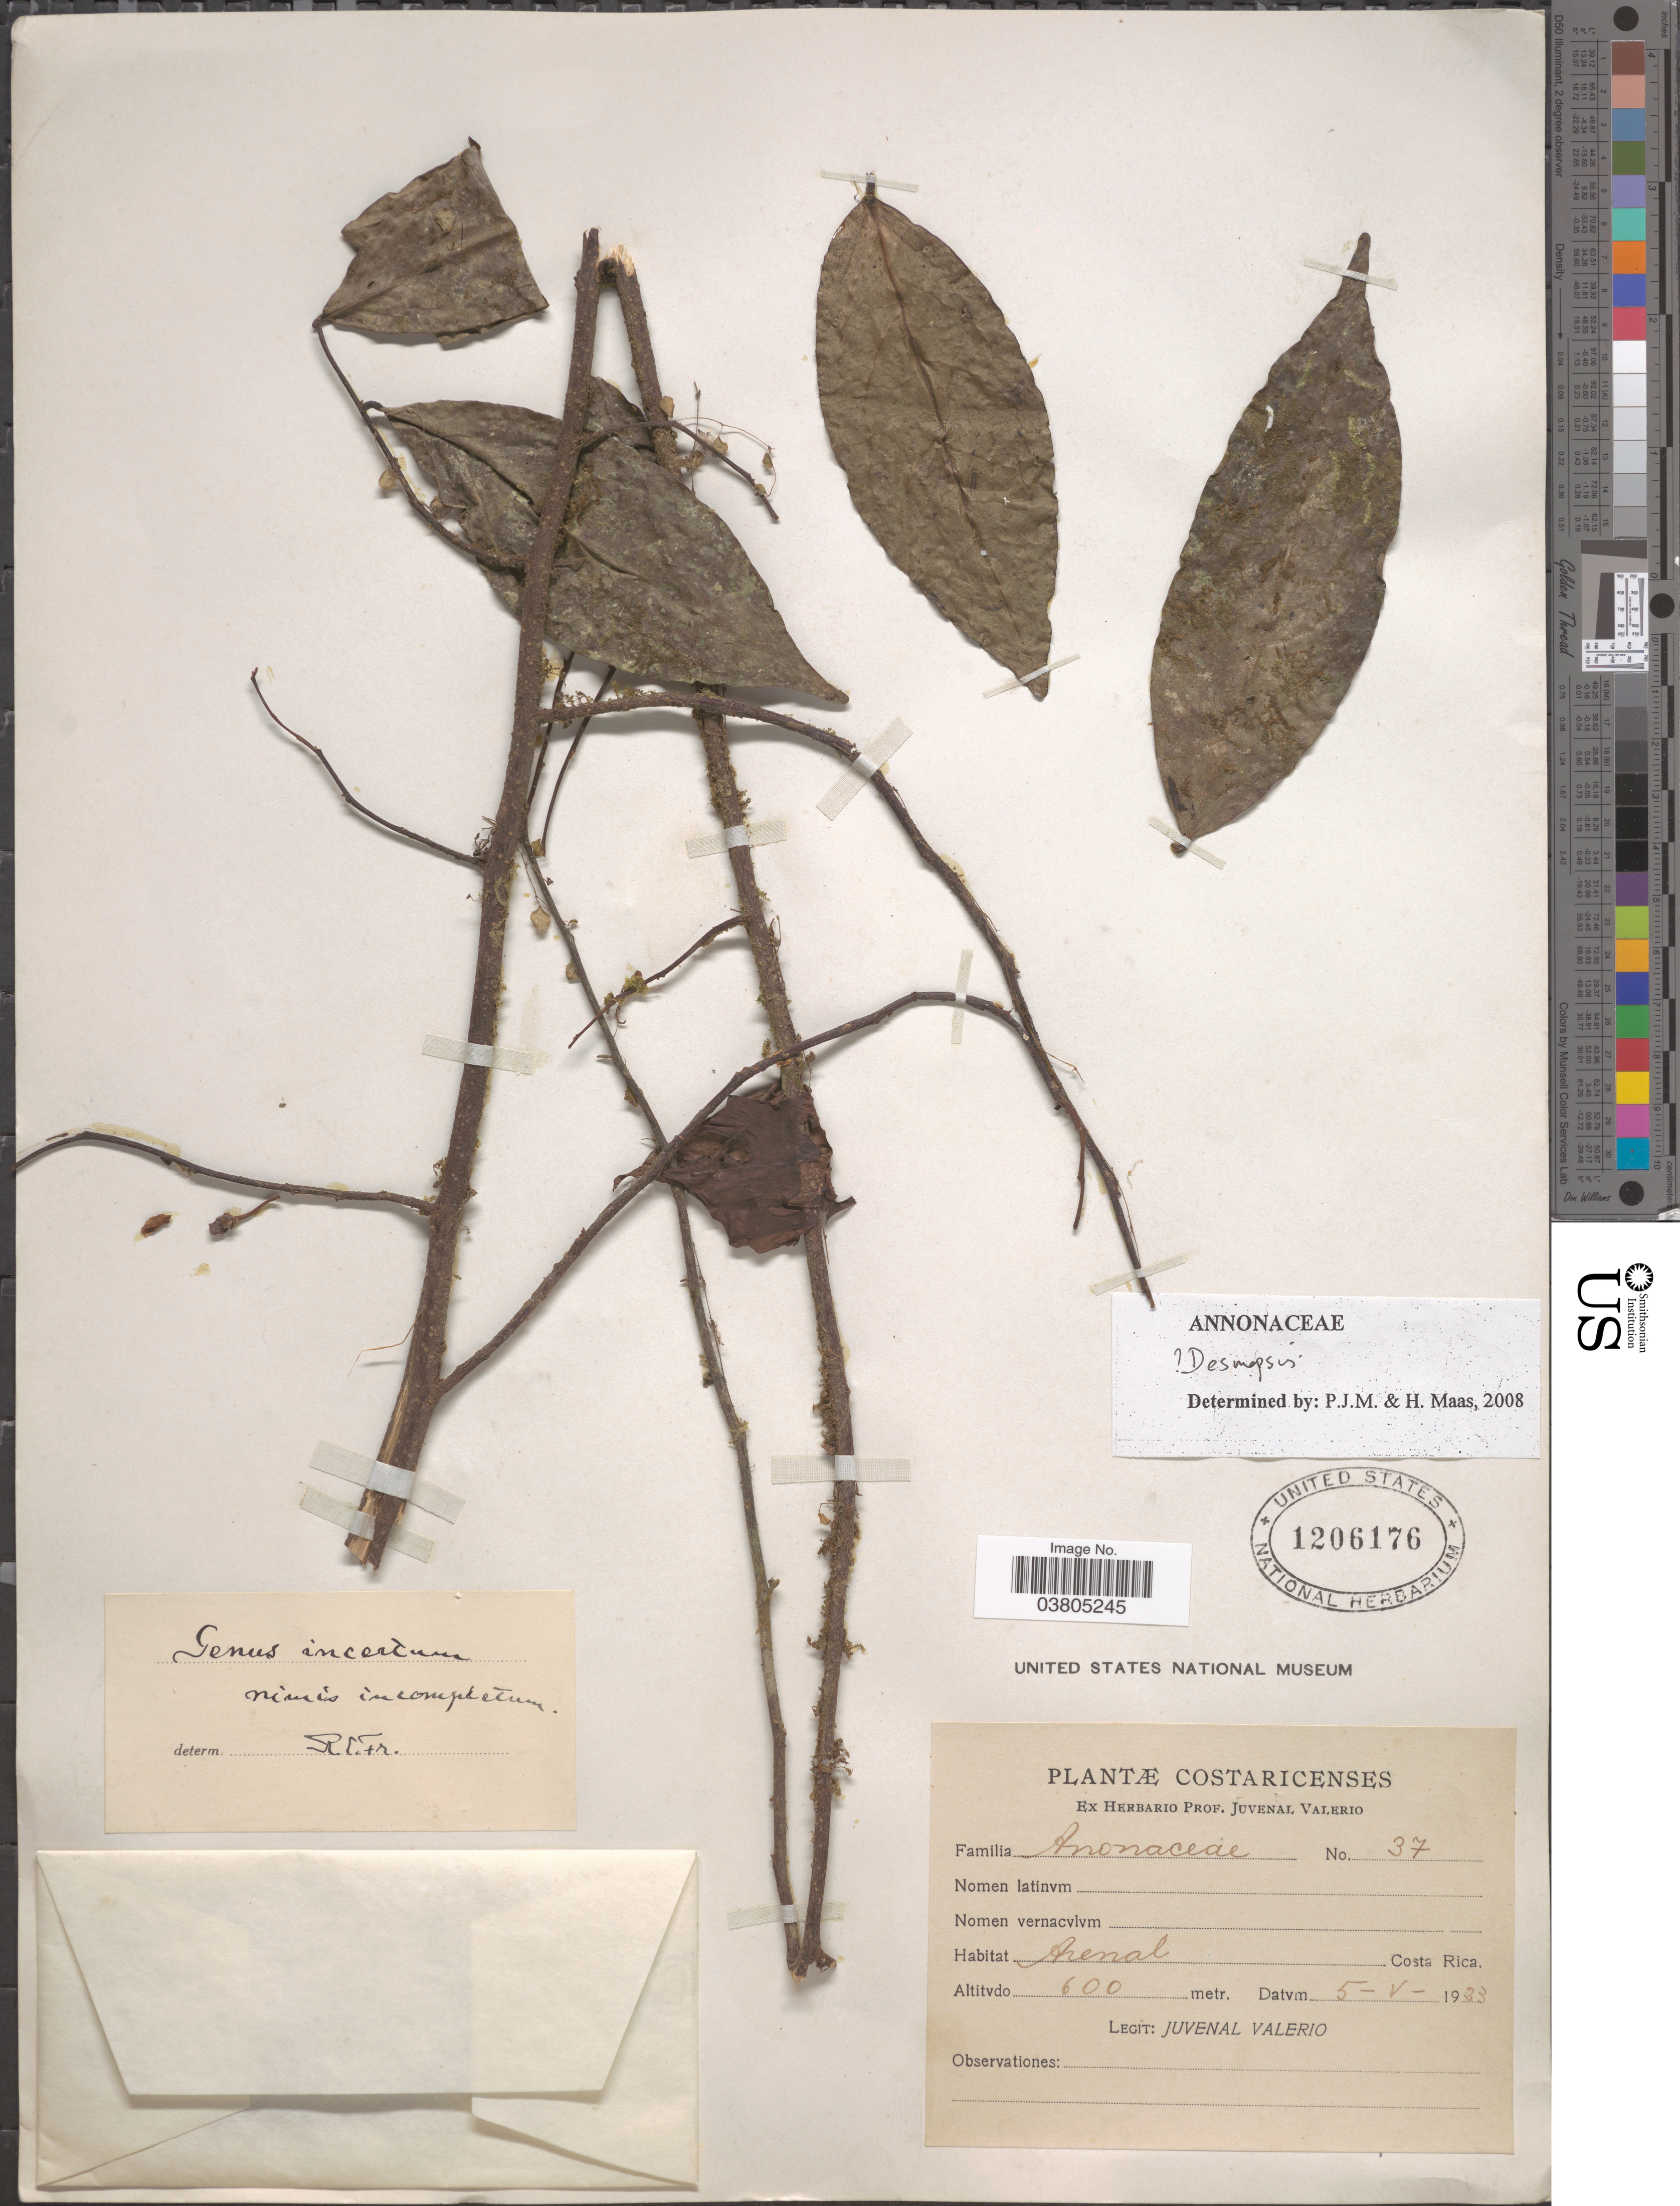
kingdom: Plantae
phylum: Tracheophyta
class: Magnoliopsida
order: Magnoliales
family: Annonaceae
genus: Desmopsis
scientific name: Desmopsis sp.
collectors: J. Valerio R.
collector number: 37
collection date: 1923-05-05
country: Costa Rica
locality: Arenal.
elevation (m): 600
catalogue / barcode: US 1206176